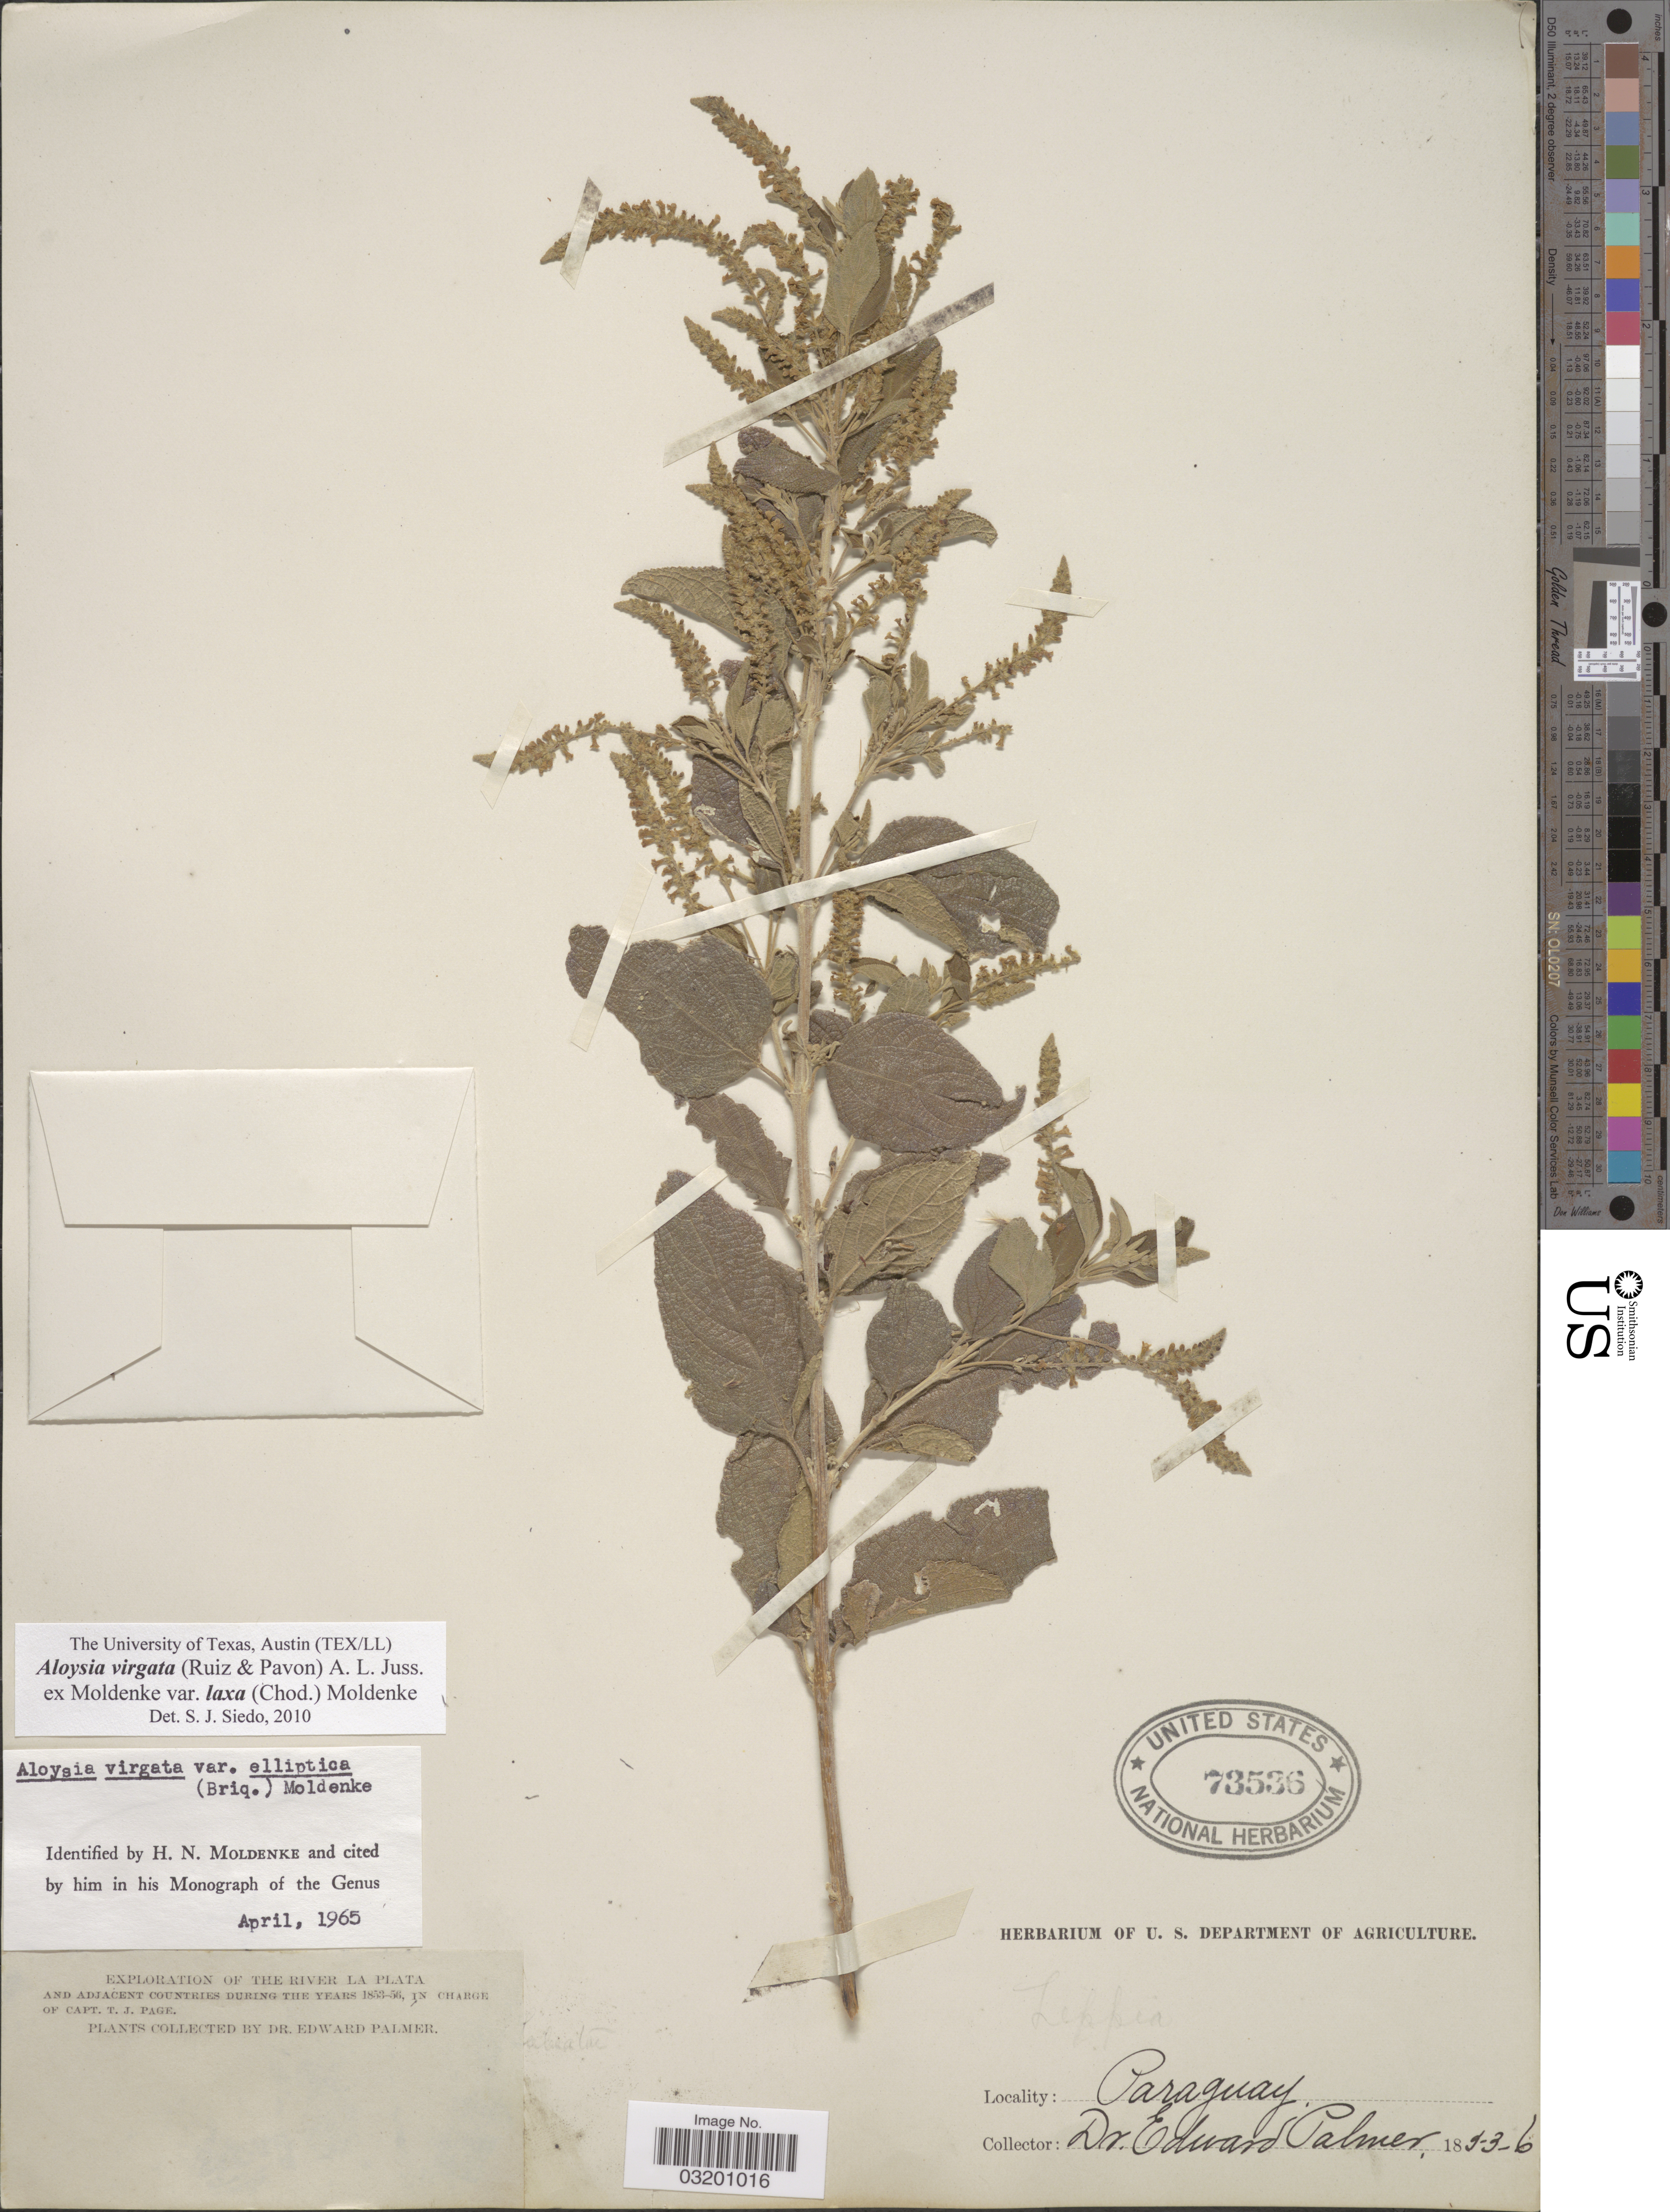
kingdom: Plantae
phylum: Tracheophyta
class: Magnoliopsida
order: Lamiales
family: Verbenaceae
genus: Aloysia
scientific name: Aloysia virgata var. laxa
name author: (Chodat) Moldenke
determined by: Siedo, S. J.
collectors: E. Palmer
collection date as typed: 189-3-6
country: Paraguay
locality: The River La Plata, And Adjacent Countries.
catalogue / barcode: US 73536